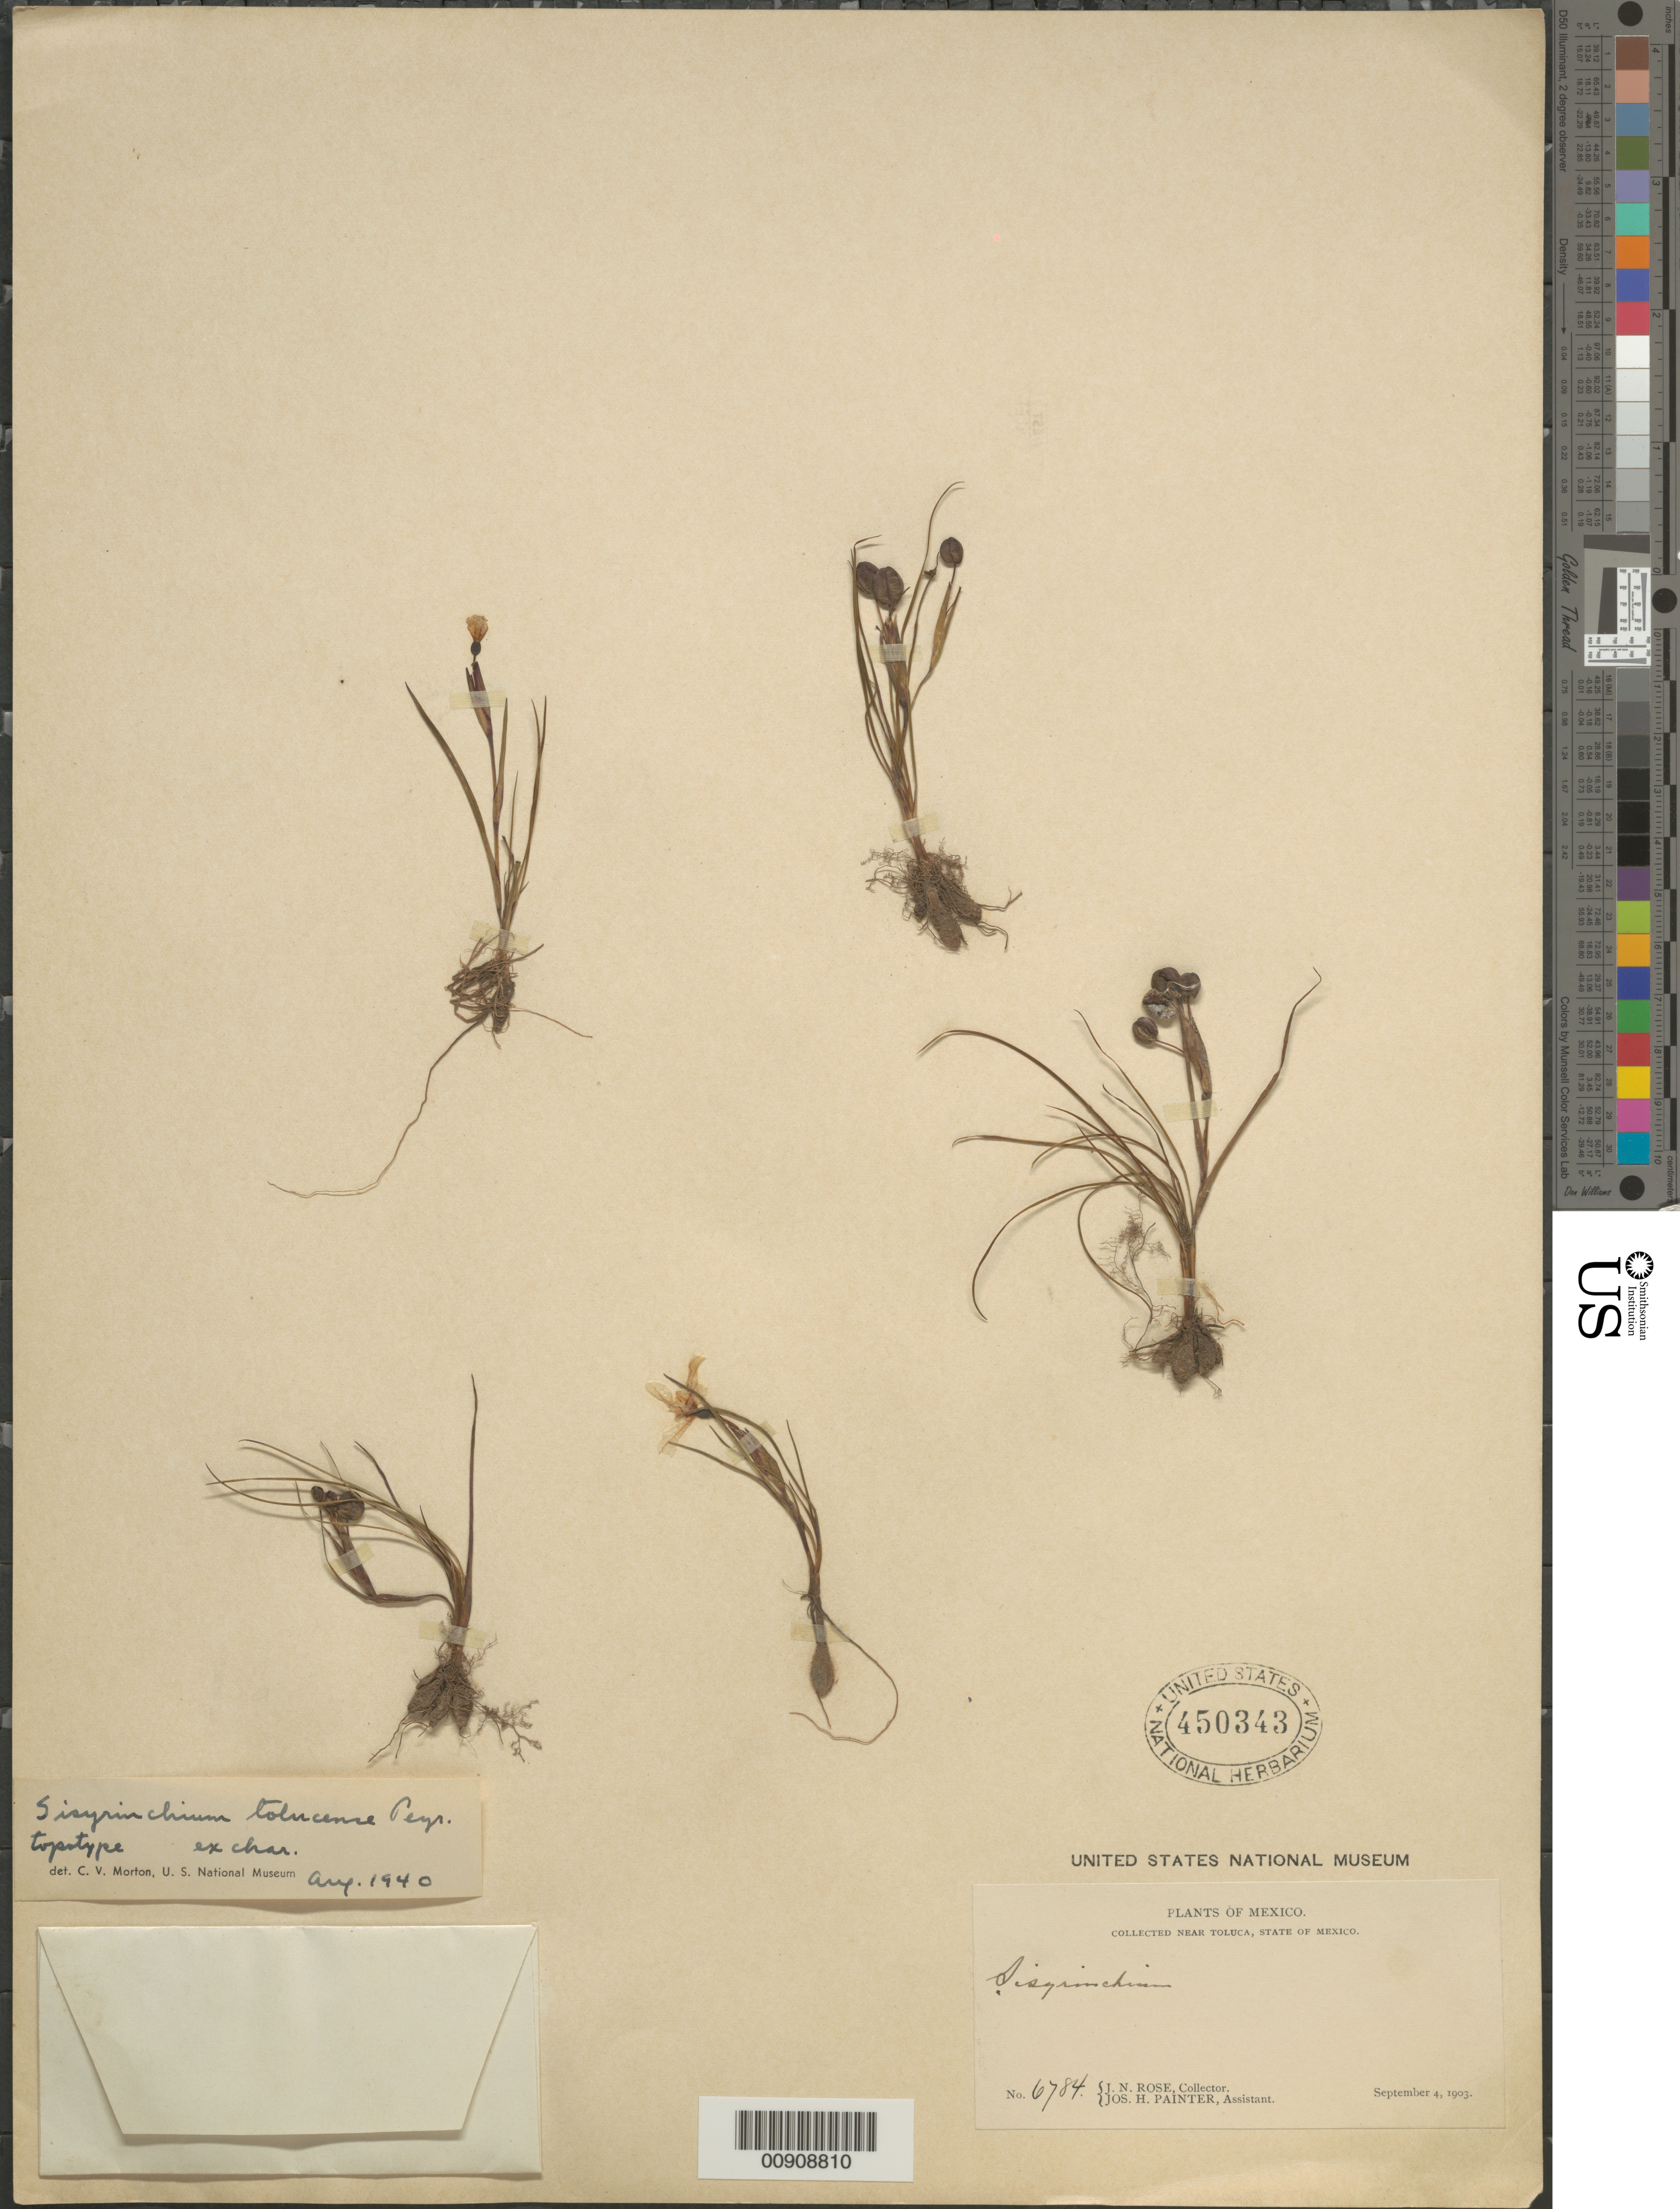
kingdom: Plantae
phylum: Tracheophyta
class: Liliopsida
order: Asparagales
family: Iridaceae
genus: Sisyrinchium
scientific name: Sisyrinchium tolucense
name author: Peyr.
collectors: J. N. Rose & J. H. Painter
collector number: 6784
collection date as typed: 04 Sep 1903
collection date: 1903-09-04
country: Mexico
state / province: México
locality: Near Toluca, State of Mexico.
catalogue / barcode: US 450343